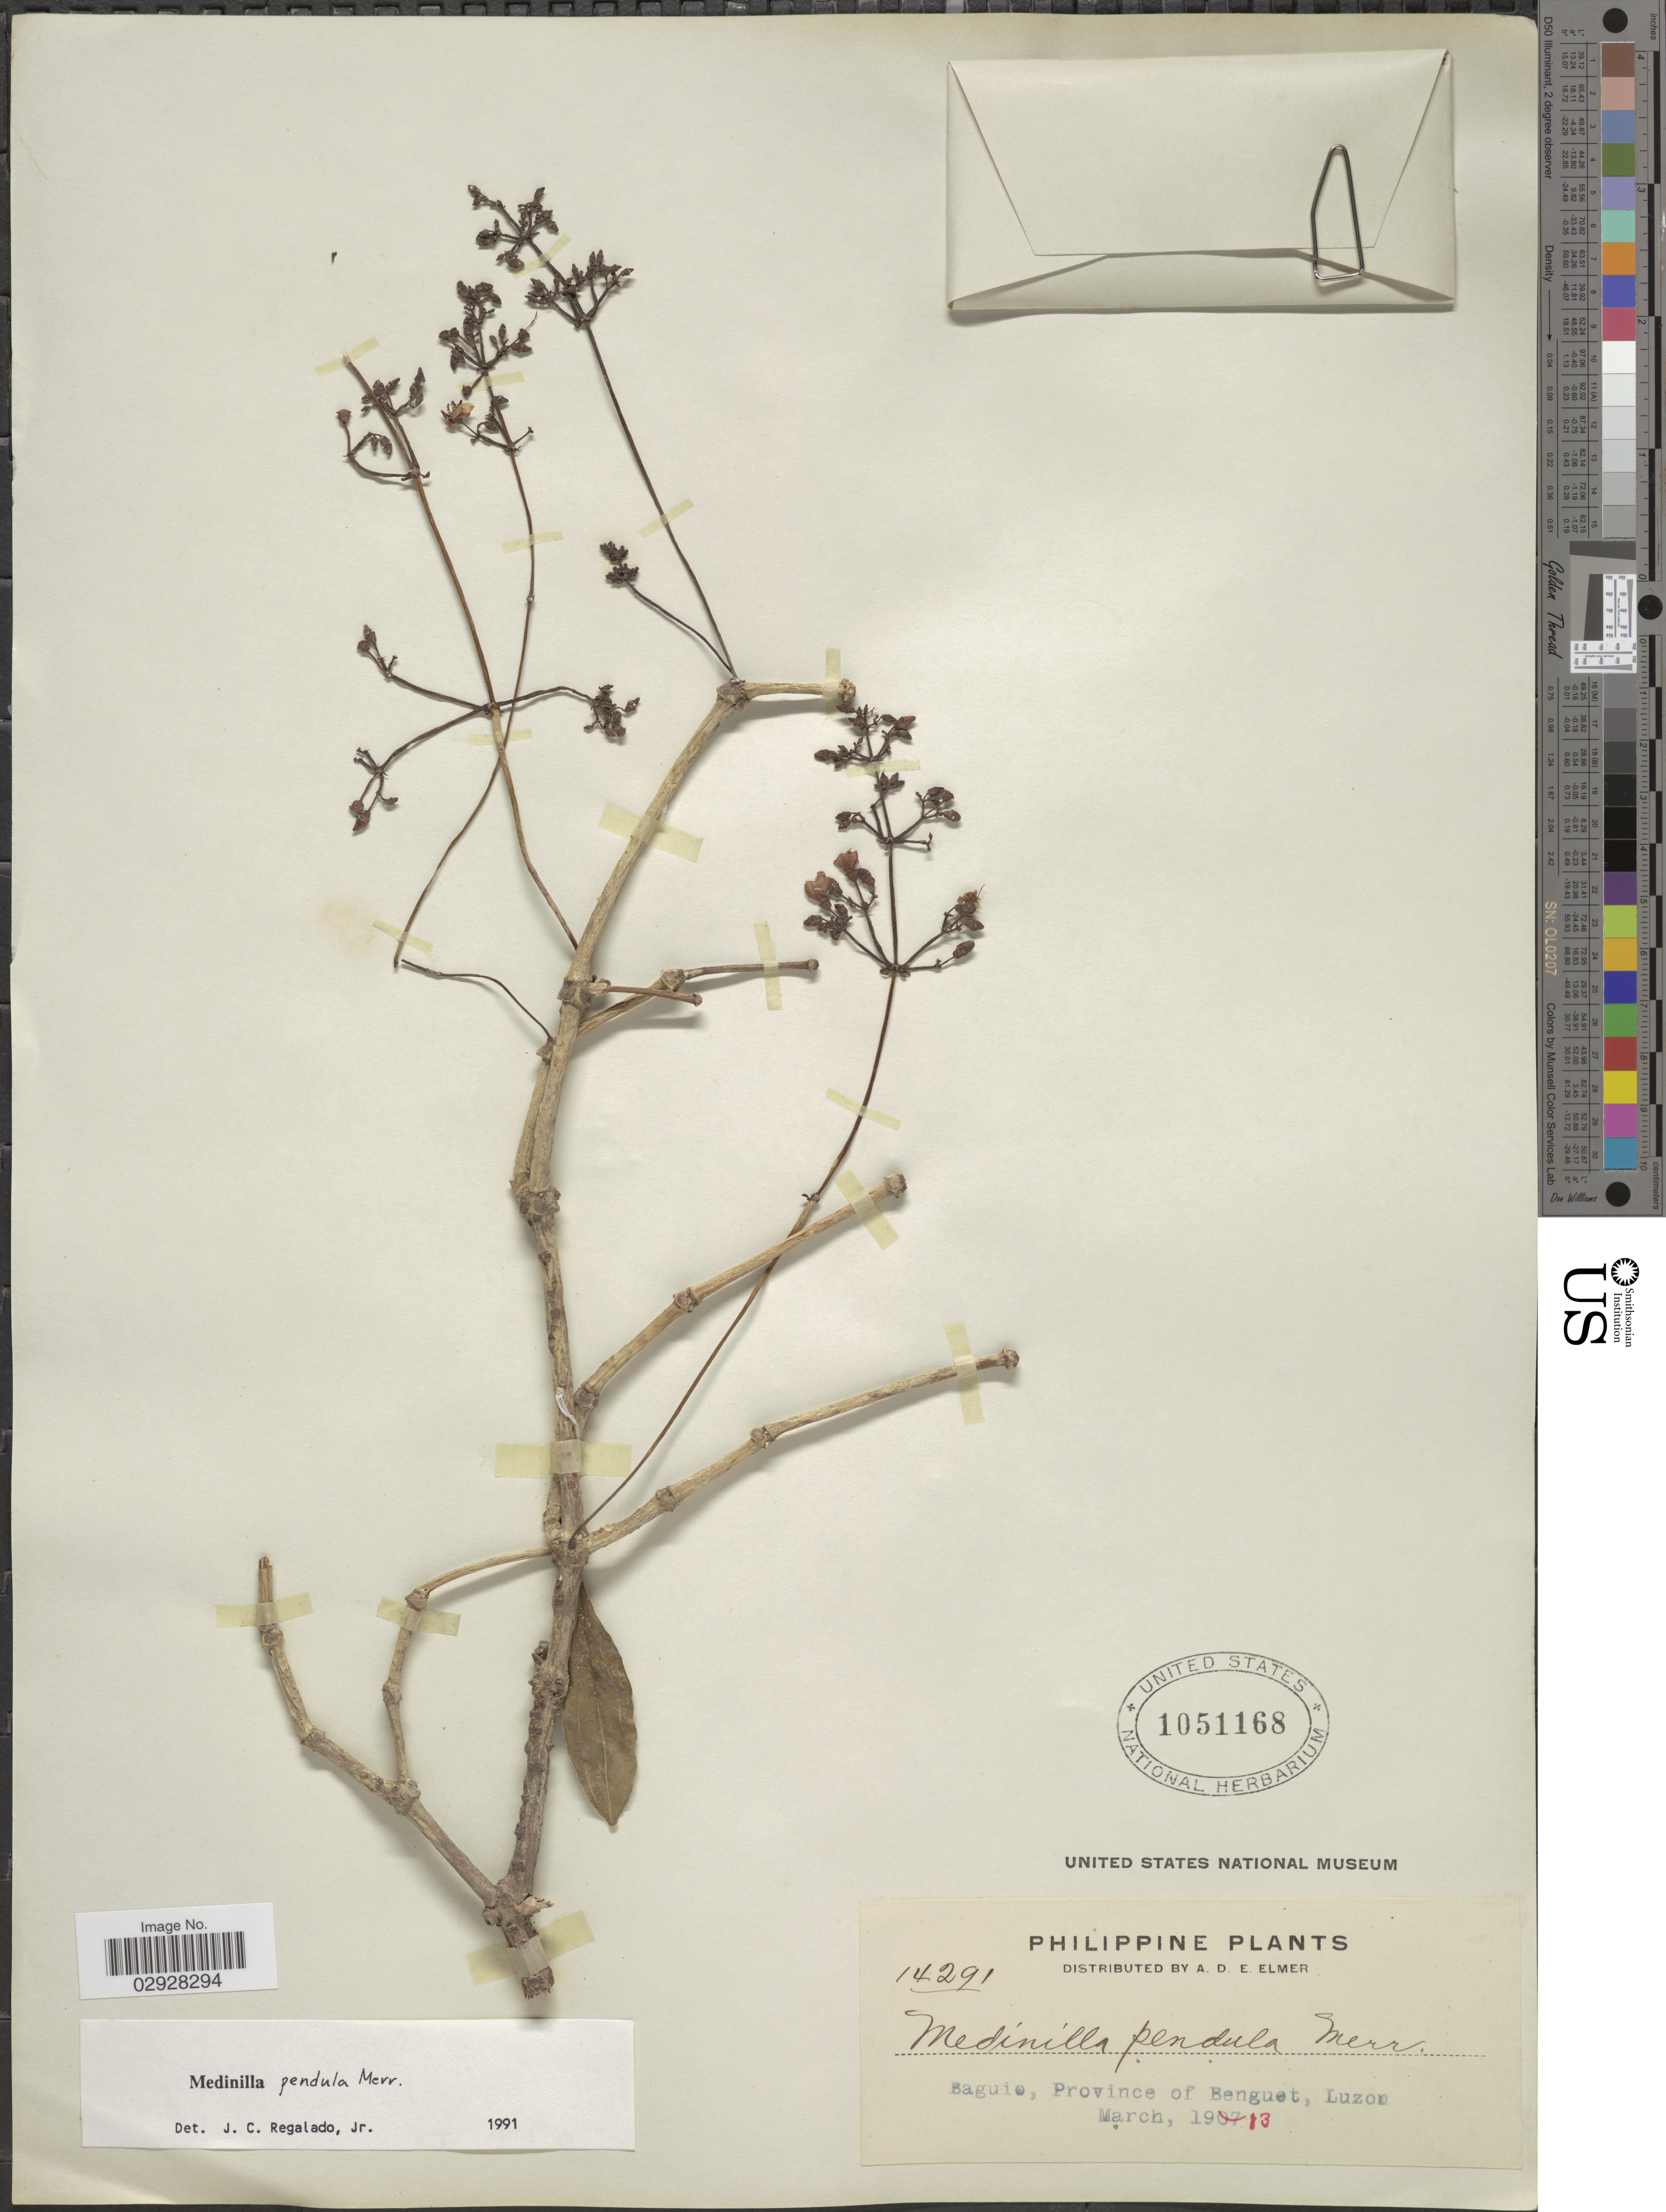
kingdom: Plantae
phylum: Tracheophyta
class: Magnoliopsida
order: Myrtales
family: Melastomataceae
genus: Medinilla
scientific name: Medinilla pendula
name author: Merr.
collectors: A. D. E. Elmer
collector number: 14291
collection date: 1913-03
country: Philippines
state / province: Cordillera (Administrative Region)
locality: Baguio, Province of Benguet, Luzon.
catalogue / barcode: US 1051168